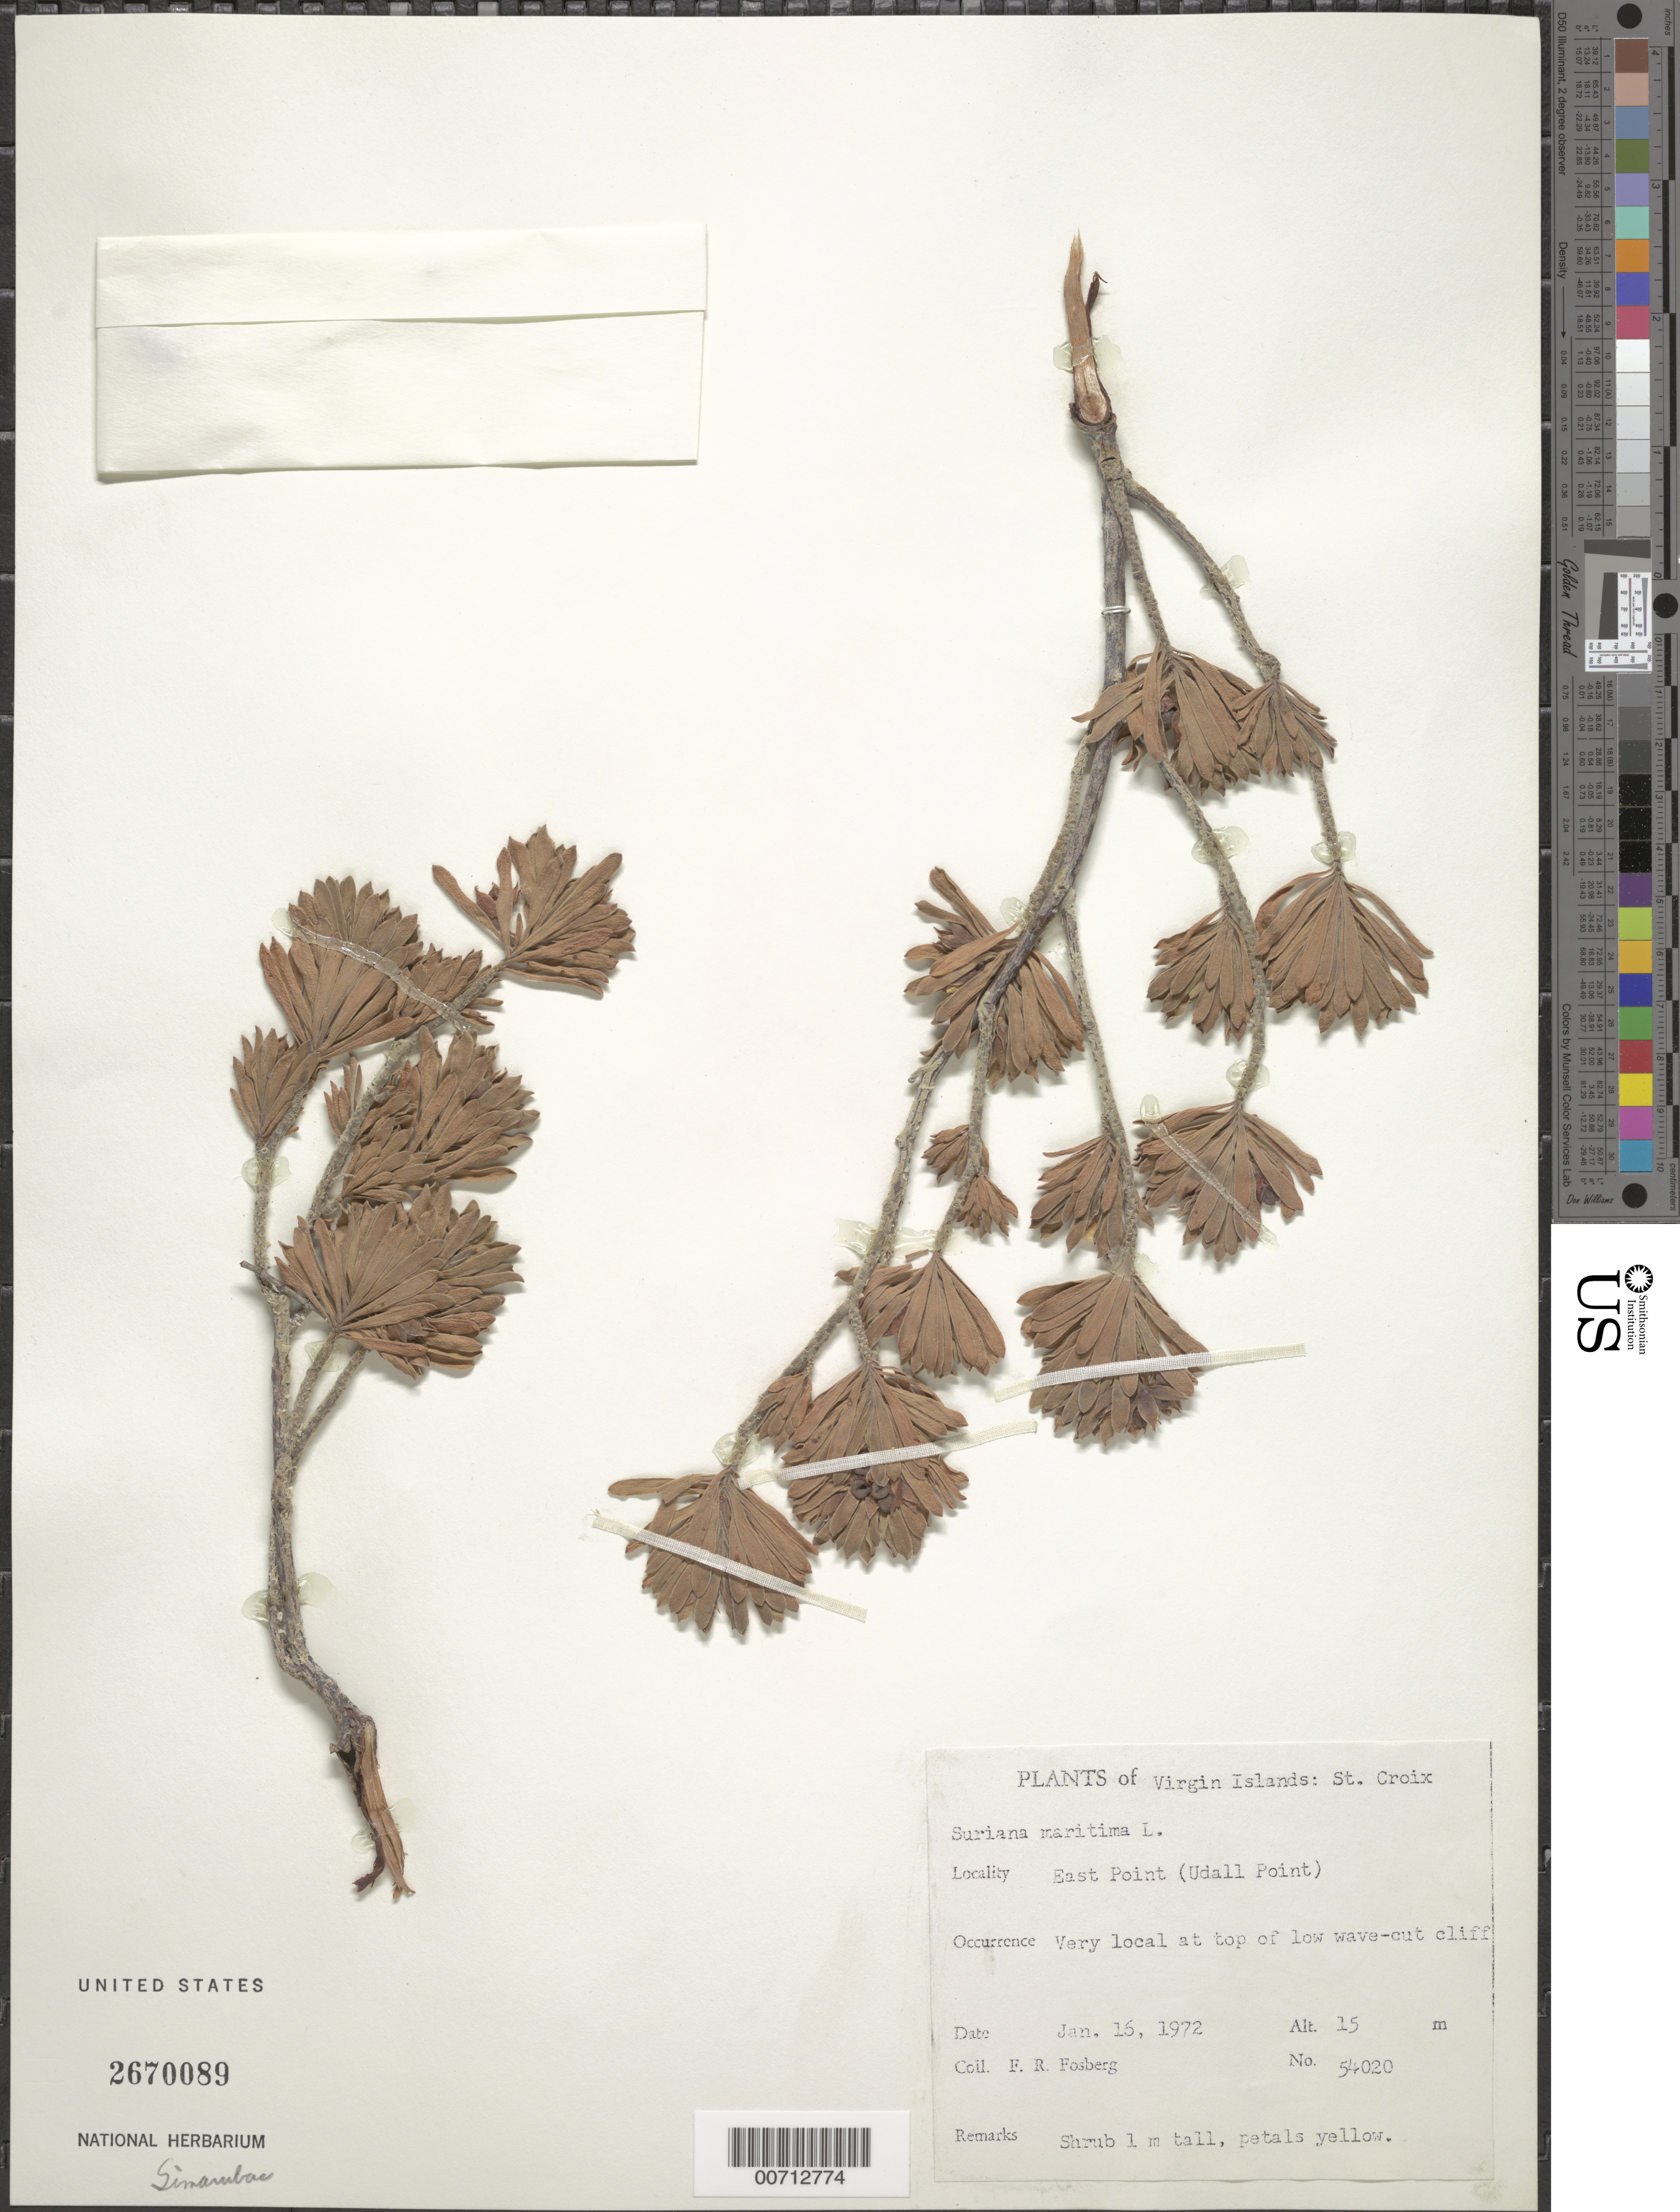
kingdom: Plantae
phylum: Tracheophyta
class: Magnoliopsida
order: Fabales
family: Surianaceae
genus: Suriana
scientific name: Suriana maritima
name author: L.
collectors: F. R. Fosberg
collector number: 54020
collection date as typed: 16 Jan 1972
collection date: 1972-01-16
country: U.S. Virgin Islands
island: St. Croix Island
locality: East Point (Udall Point)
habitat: At top of low wave-cut cliff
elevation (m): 15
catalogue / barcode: US 2670089